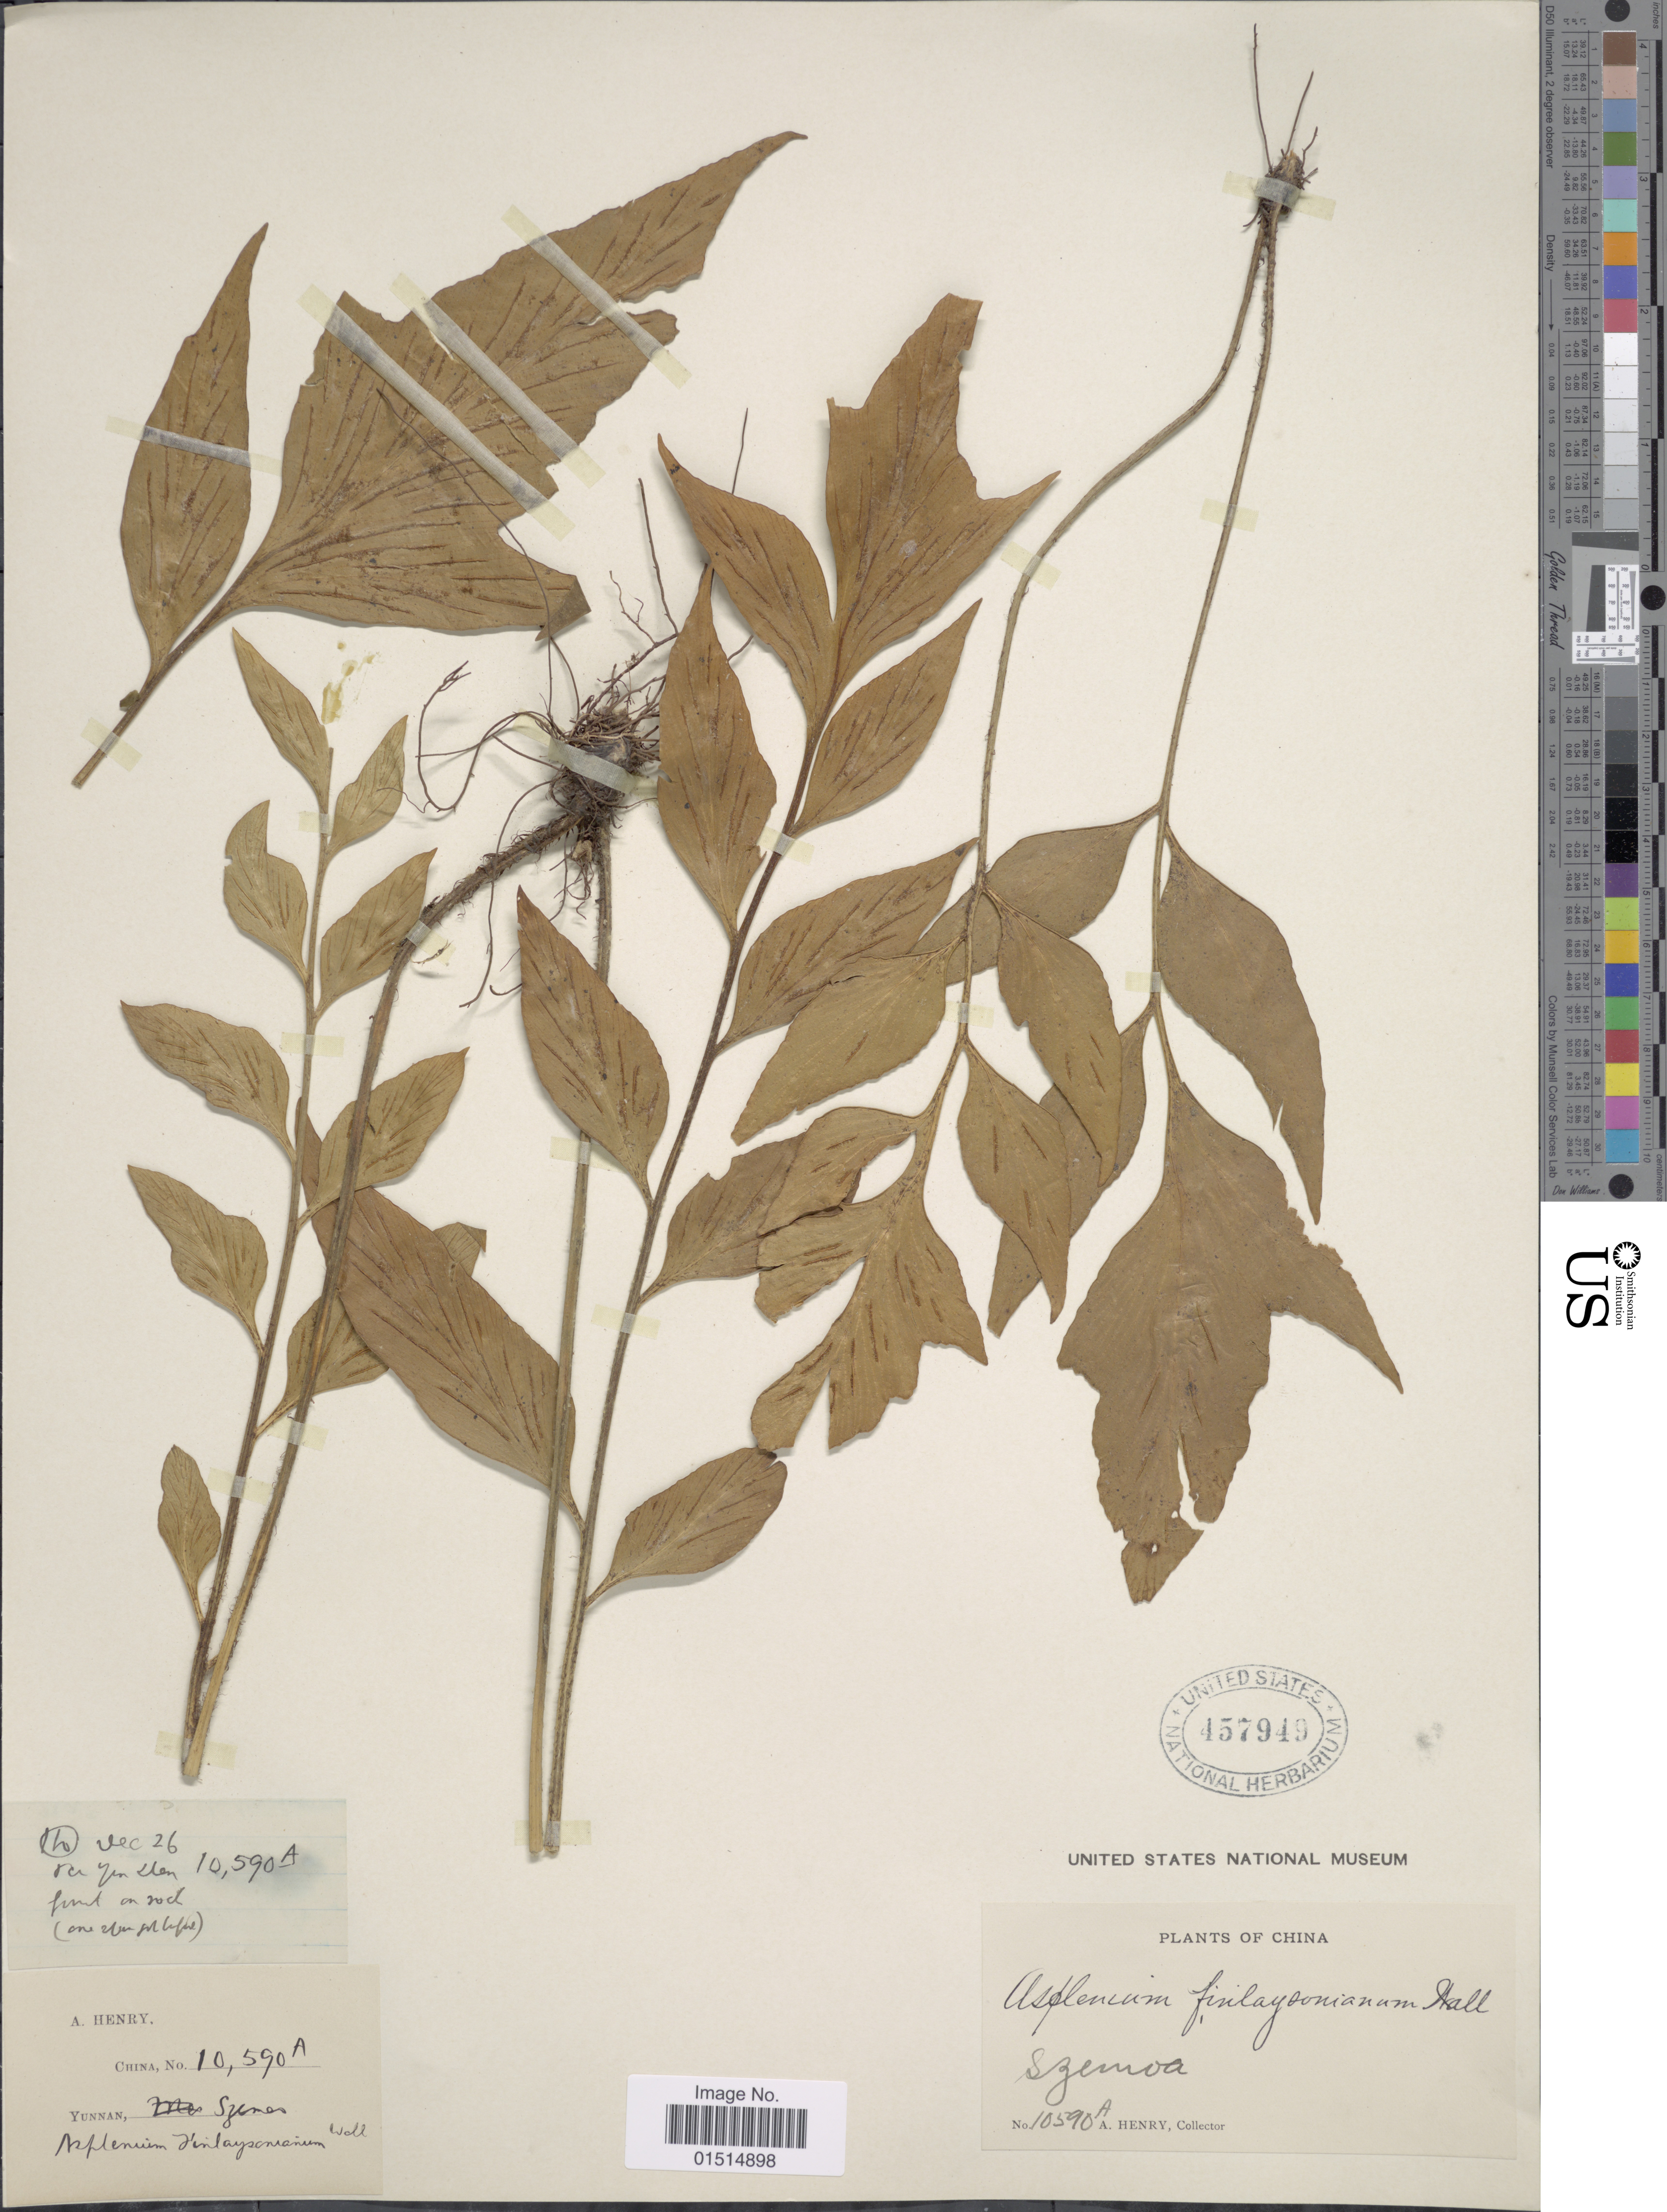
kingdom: Plantae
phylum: Tracheophyta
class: Polypodiopsida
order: Polypodiales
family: Aspleniaceae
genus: Asplenium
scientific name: Asplenium finlaysonianum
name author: Wall. ex Hook.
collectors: A. Henry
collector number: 10590 A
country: China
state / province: Yunnan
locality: Szemoa. Ho.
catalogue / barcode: US 457949